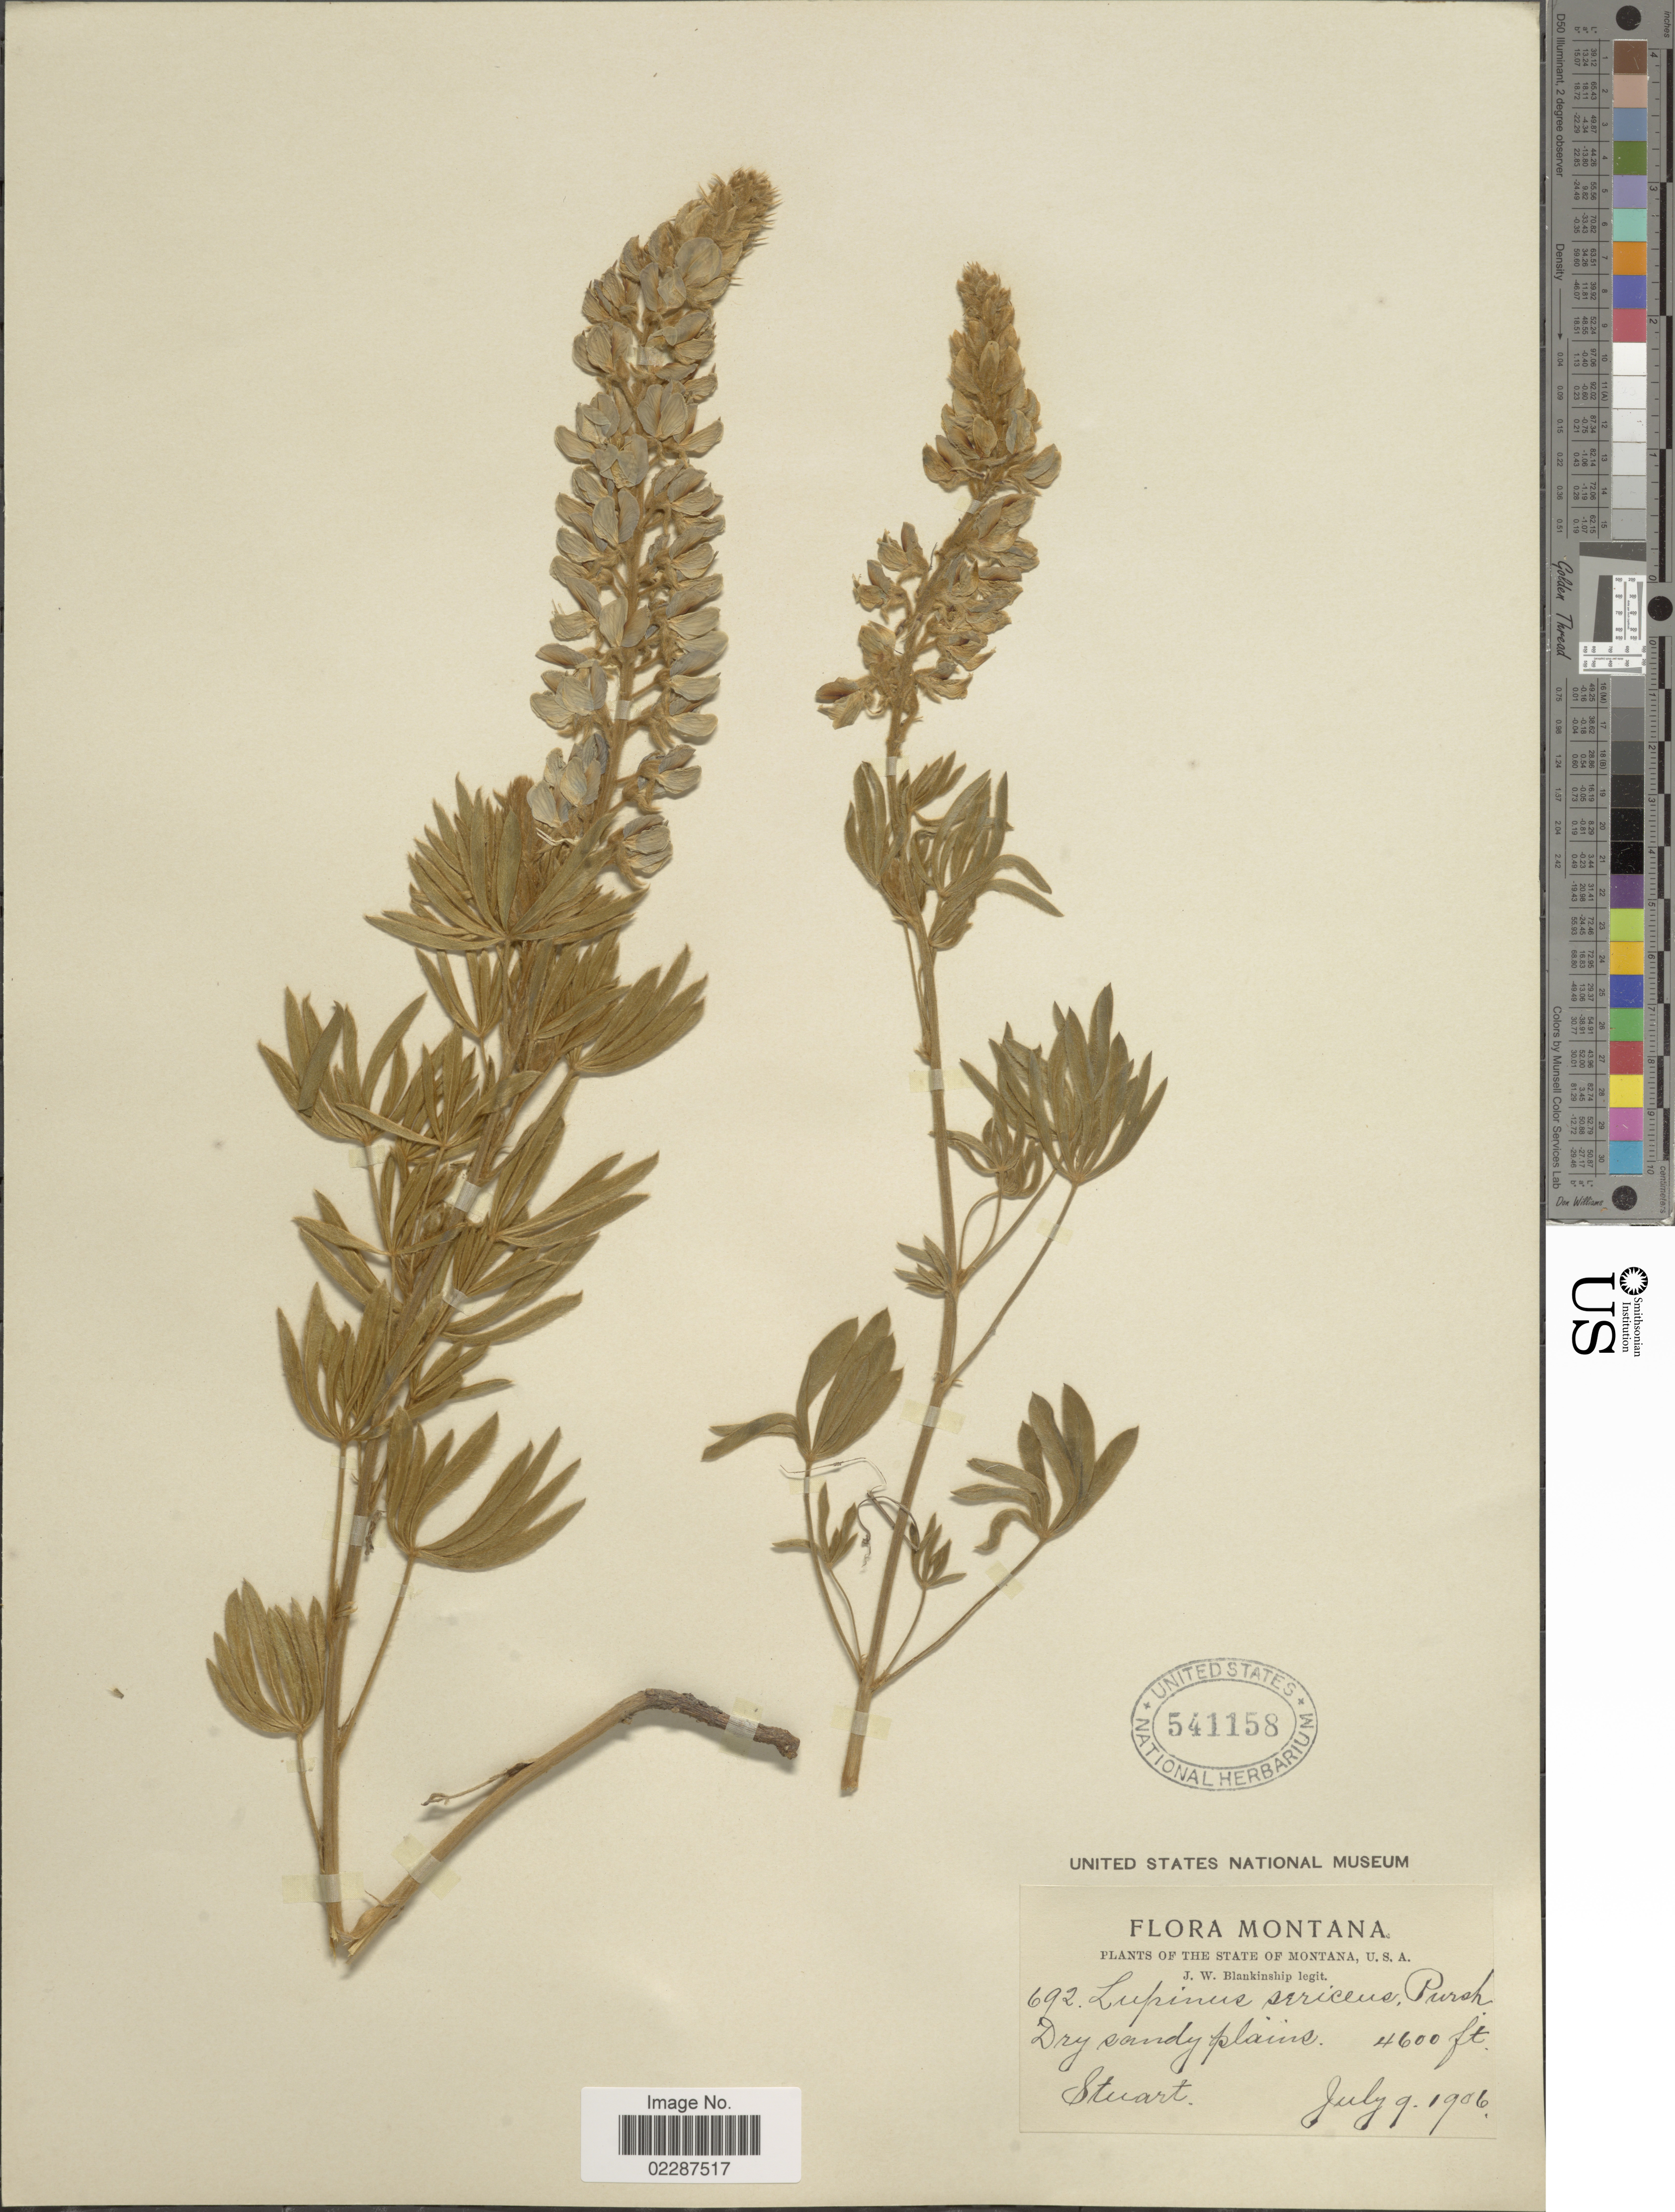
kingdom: Plantae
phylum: Tracheophyta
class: Magnoliopsida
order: Fabales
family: Fabaceae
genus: Lupinus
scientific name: Lupinus sericeus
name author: Pursh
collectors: J. W. Blankinship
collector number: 692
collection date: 1906-07-09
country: United States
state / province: Montana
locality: Stuart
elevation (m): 1402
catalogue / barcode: US 541158